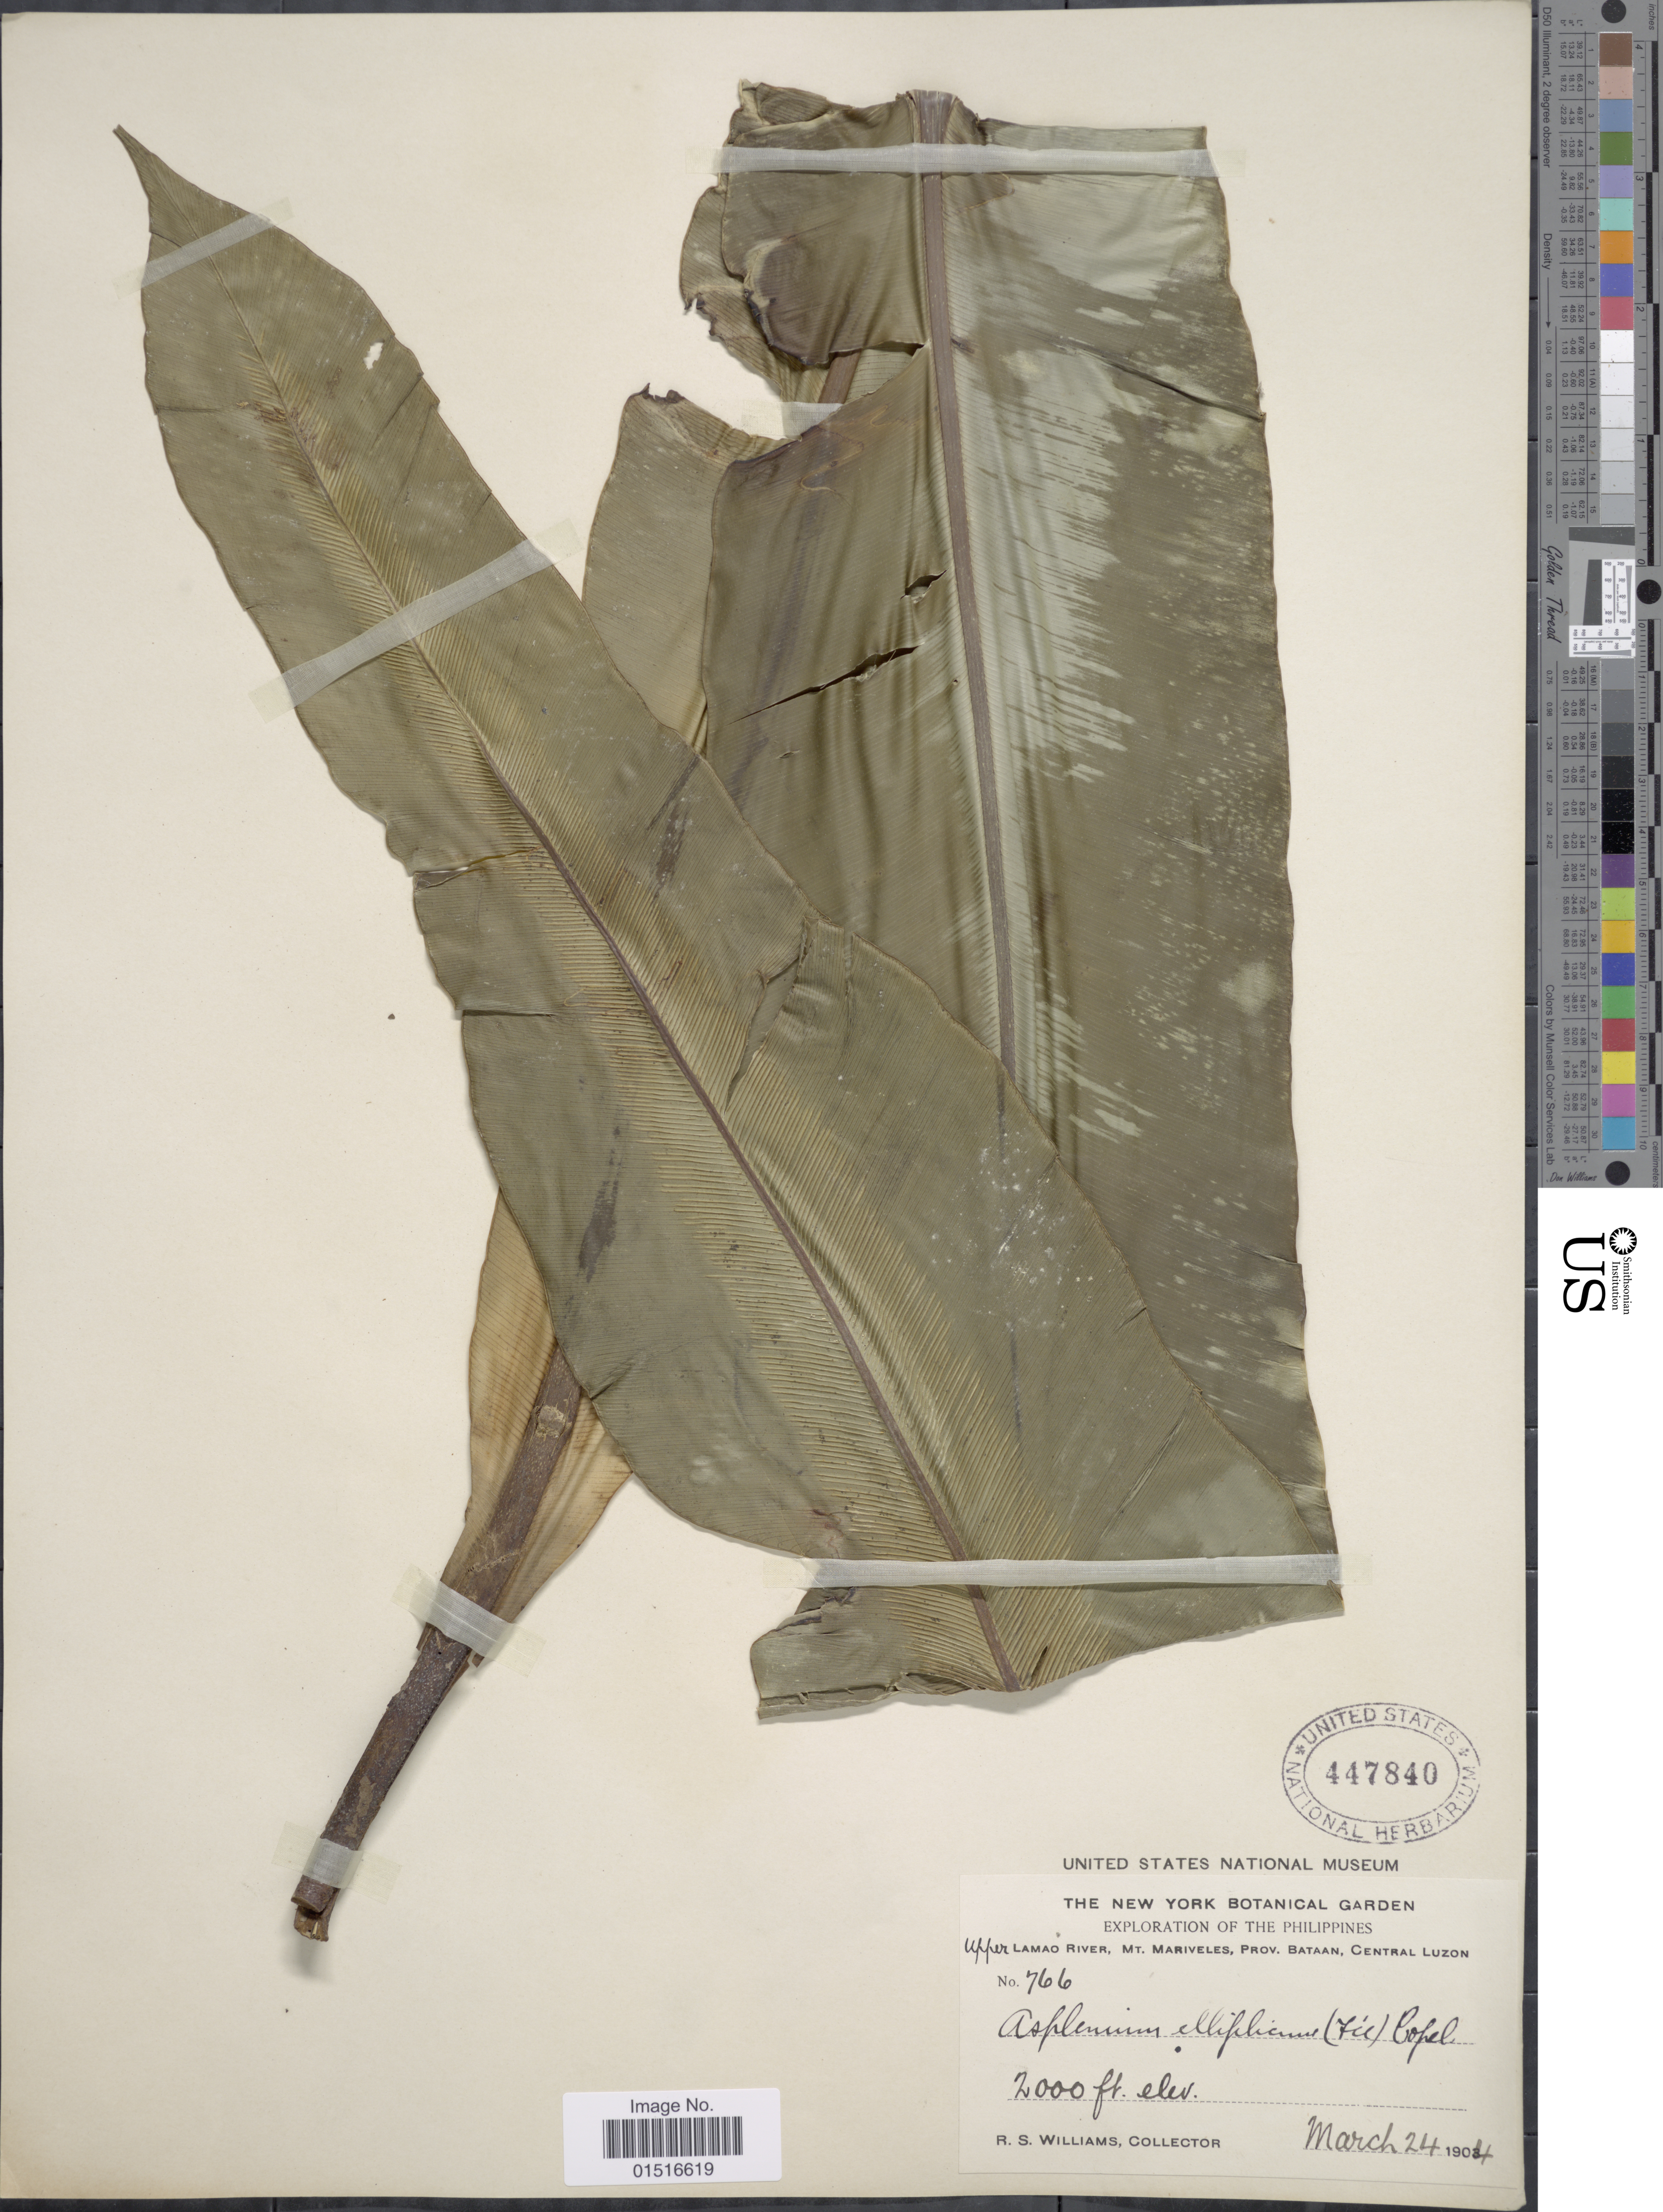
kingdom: Plantae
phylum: Tracheophyta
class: Polypodiopsida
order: Polypodiales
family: Aspleniaceae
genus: Asplenium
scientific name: Asplenium nidus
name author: L.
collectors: R. S. Williams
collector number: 766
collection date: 1904-03-24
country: Philippines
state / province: Central Luzon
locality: Upper Lamao river, Mt. Mariveles, prov. Bataan, Central Luzon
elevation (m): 610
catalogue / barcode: US 447840